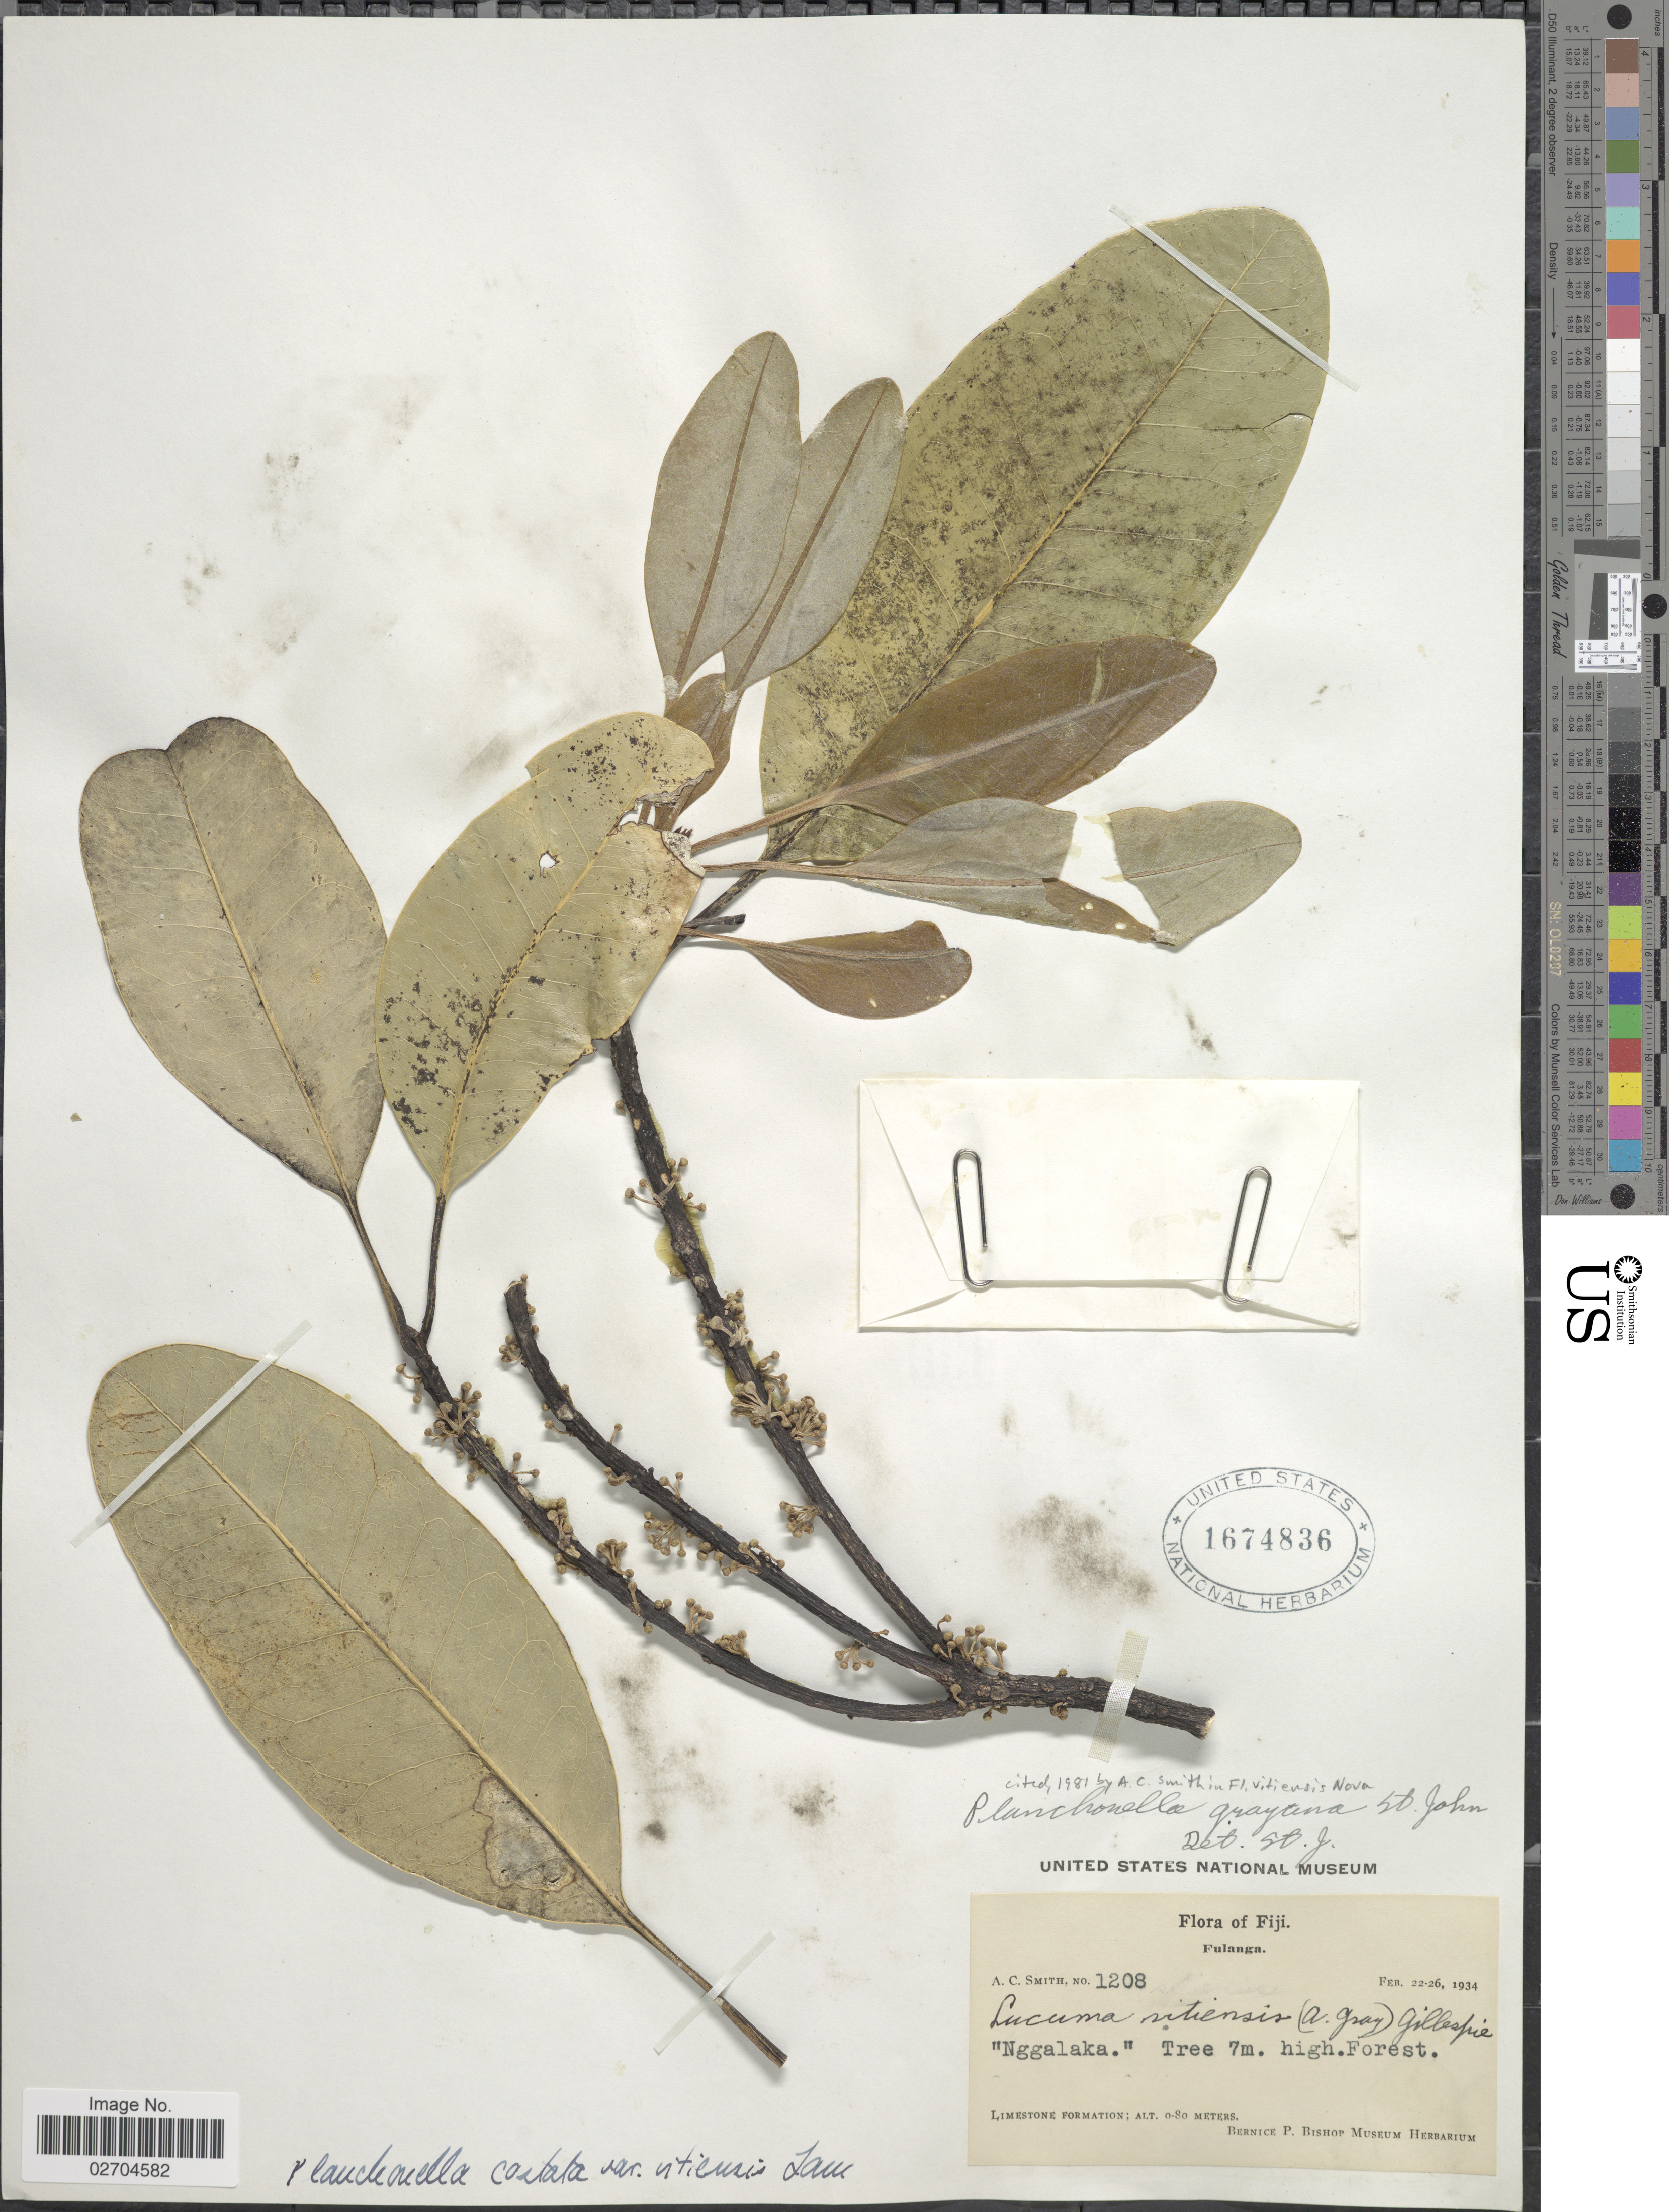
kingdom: Plantae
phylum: Tracheophyta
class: Magnoliopsida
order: Ericales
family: Sapotaceae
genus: Planchonella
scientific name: Planchonella grayana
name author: St. John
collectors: A. C. Smith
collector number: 1208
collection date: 1934-02-22/1934-02-26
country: Fiji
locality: Fulanga.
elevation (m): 0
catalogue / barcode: US 1674836